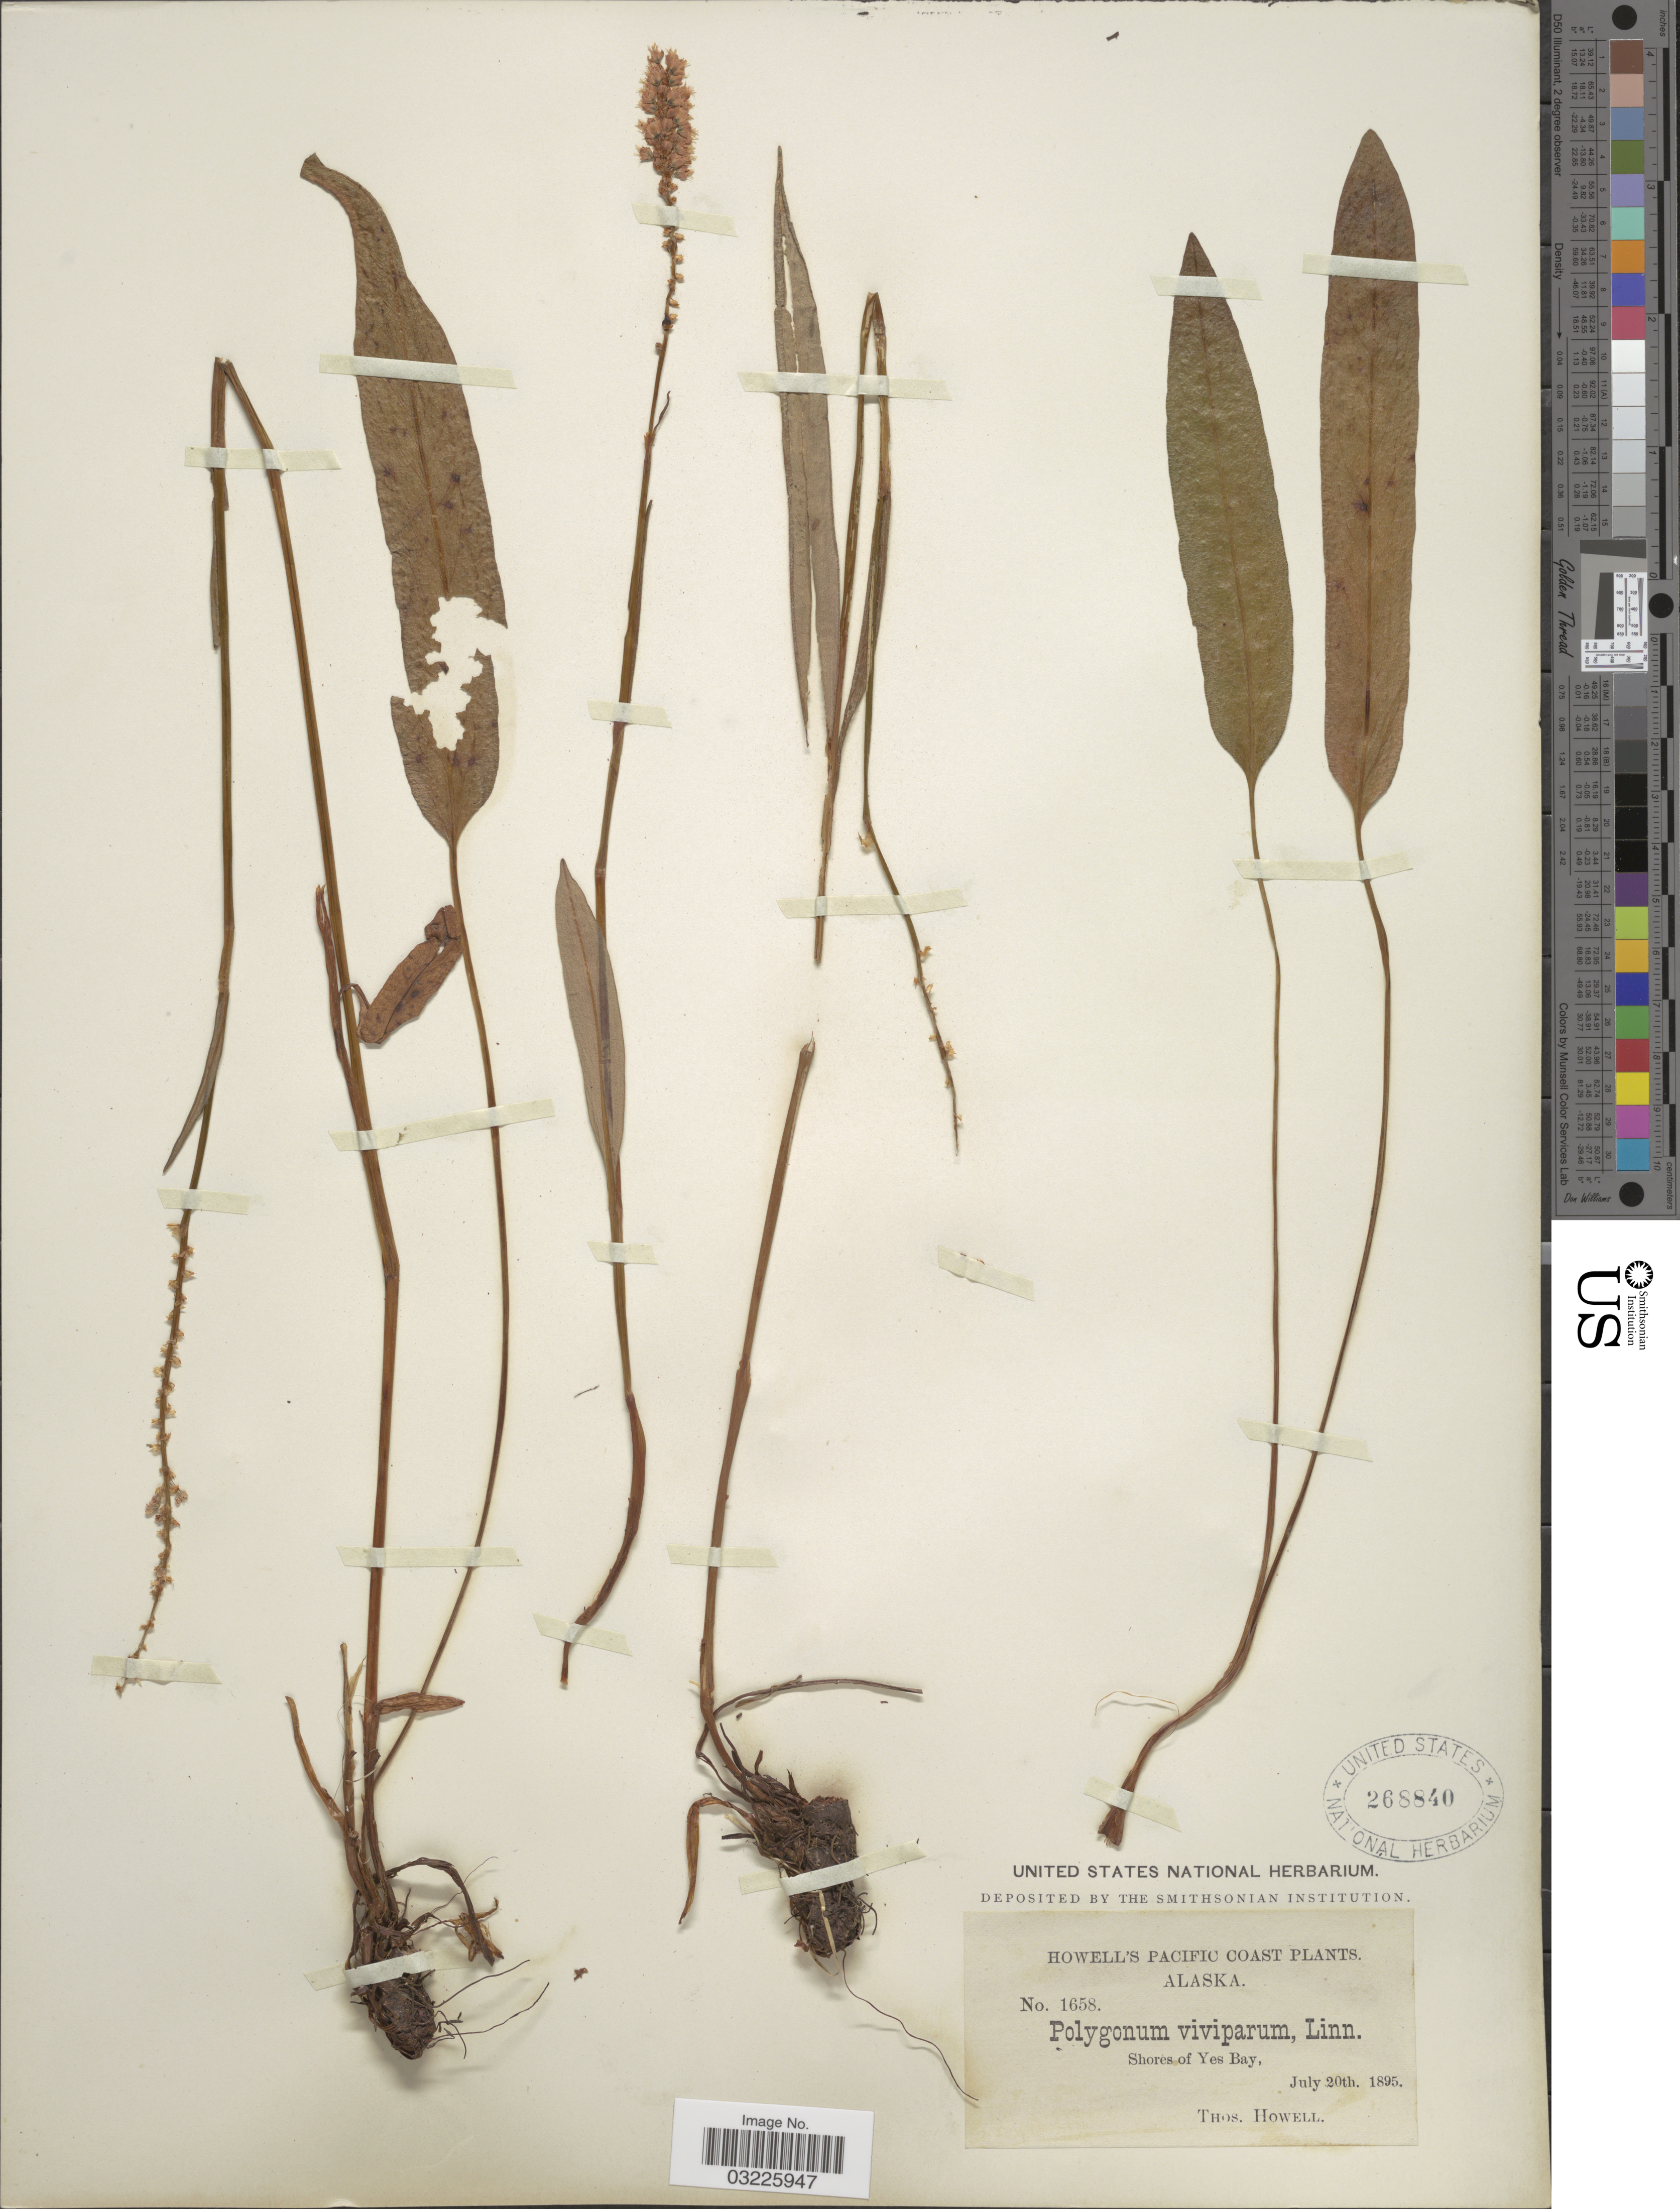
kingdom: Plantae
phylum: Tracheophyta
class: Magnoliopsida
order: Caryophyllales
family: Polygonaceae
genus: Bistorta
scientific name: Bistorta vivipara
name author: (L.) Delarbre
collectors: T. Howell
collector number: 1658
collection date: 1895-07-20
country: United States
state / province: Alaska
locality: Pacific Coast. Shores of Yes Bay.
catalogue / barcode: US 268840